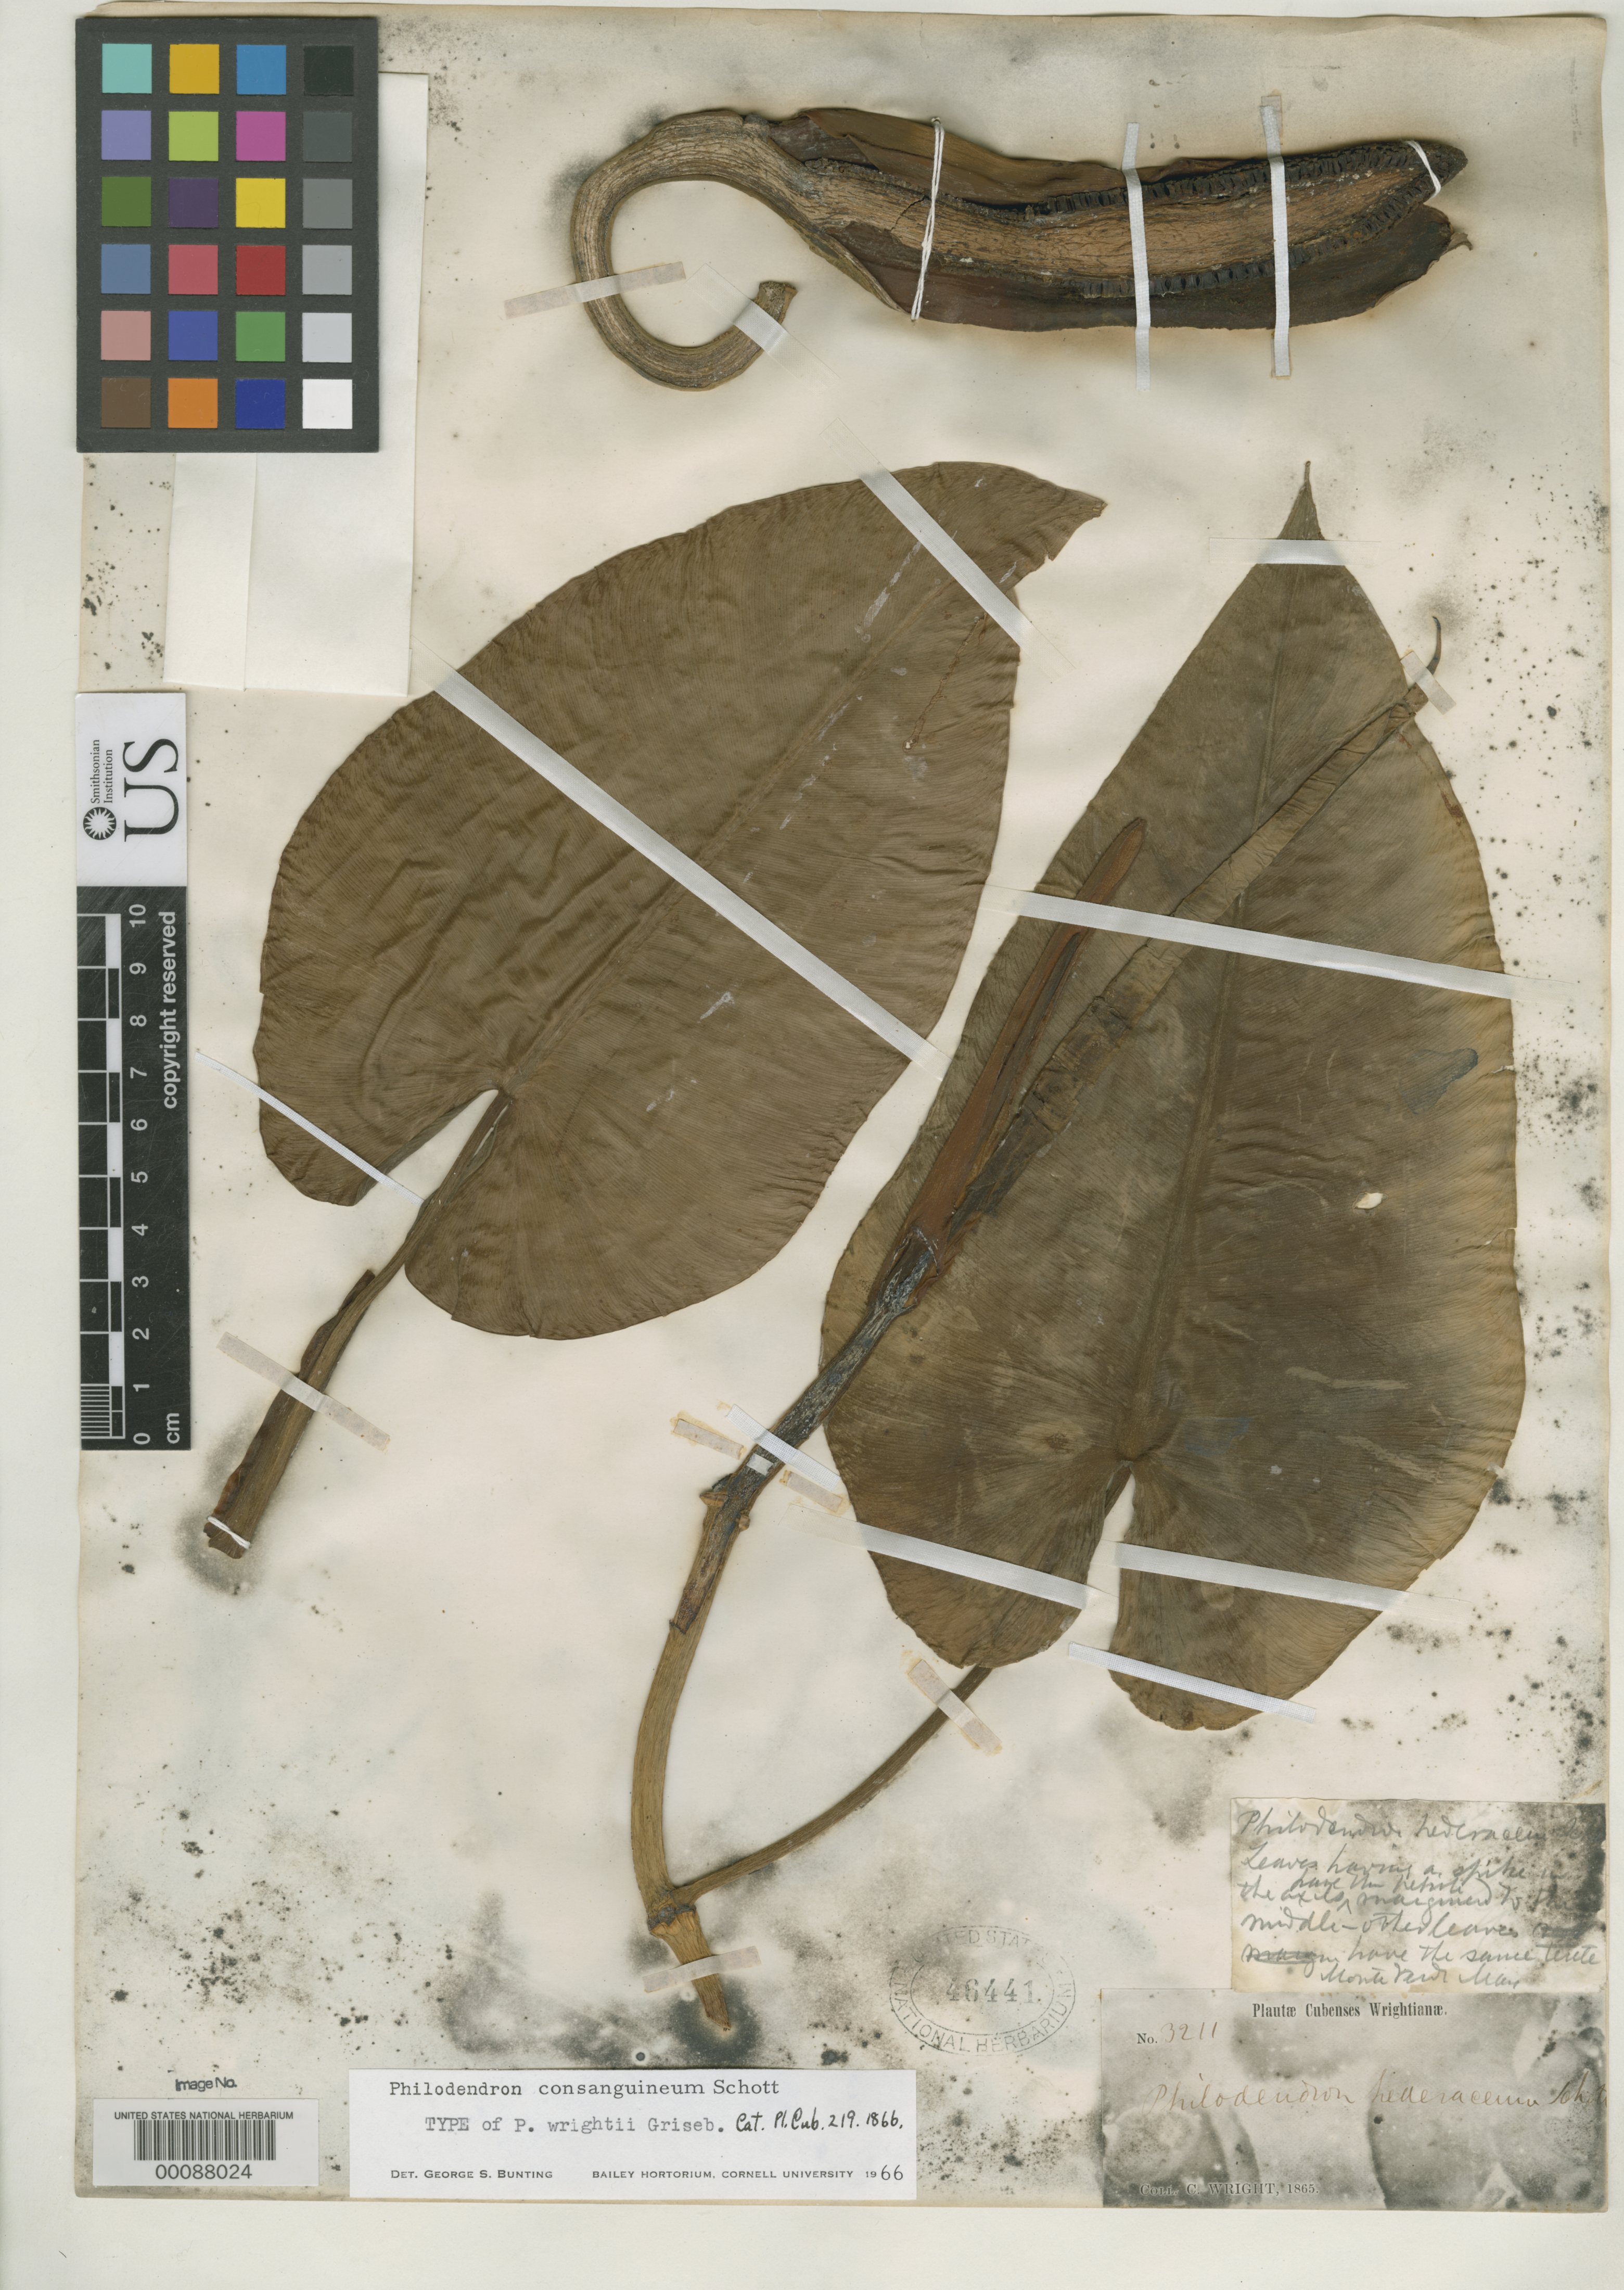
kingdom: Plantae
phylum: Tracheophyta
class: Liliopsida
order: Alismatales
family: Araceae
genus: Philodendron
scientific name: Philodendron wrightii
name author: Griseb.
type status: Isotype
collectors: C. Wright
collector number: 3211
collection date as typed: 1865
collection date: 1865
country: Cuba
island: Greater Antilles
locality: Eastern Cuba.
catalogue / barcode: US 46441